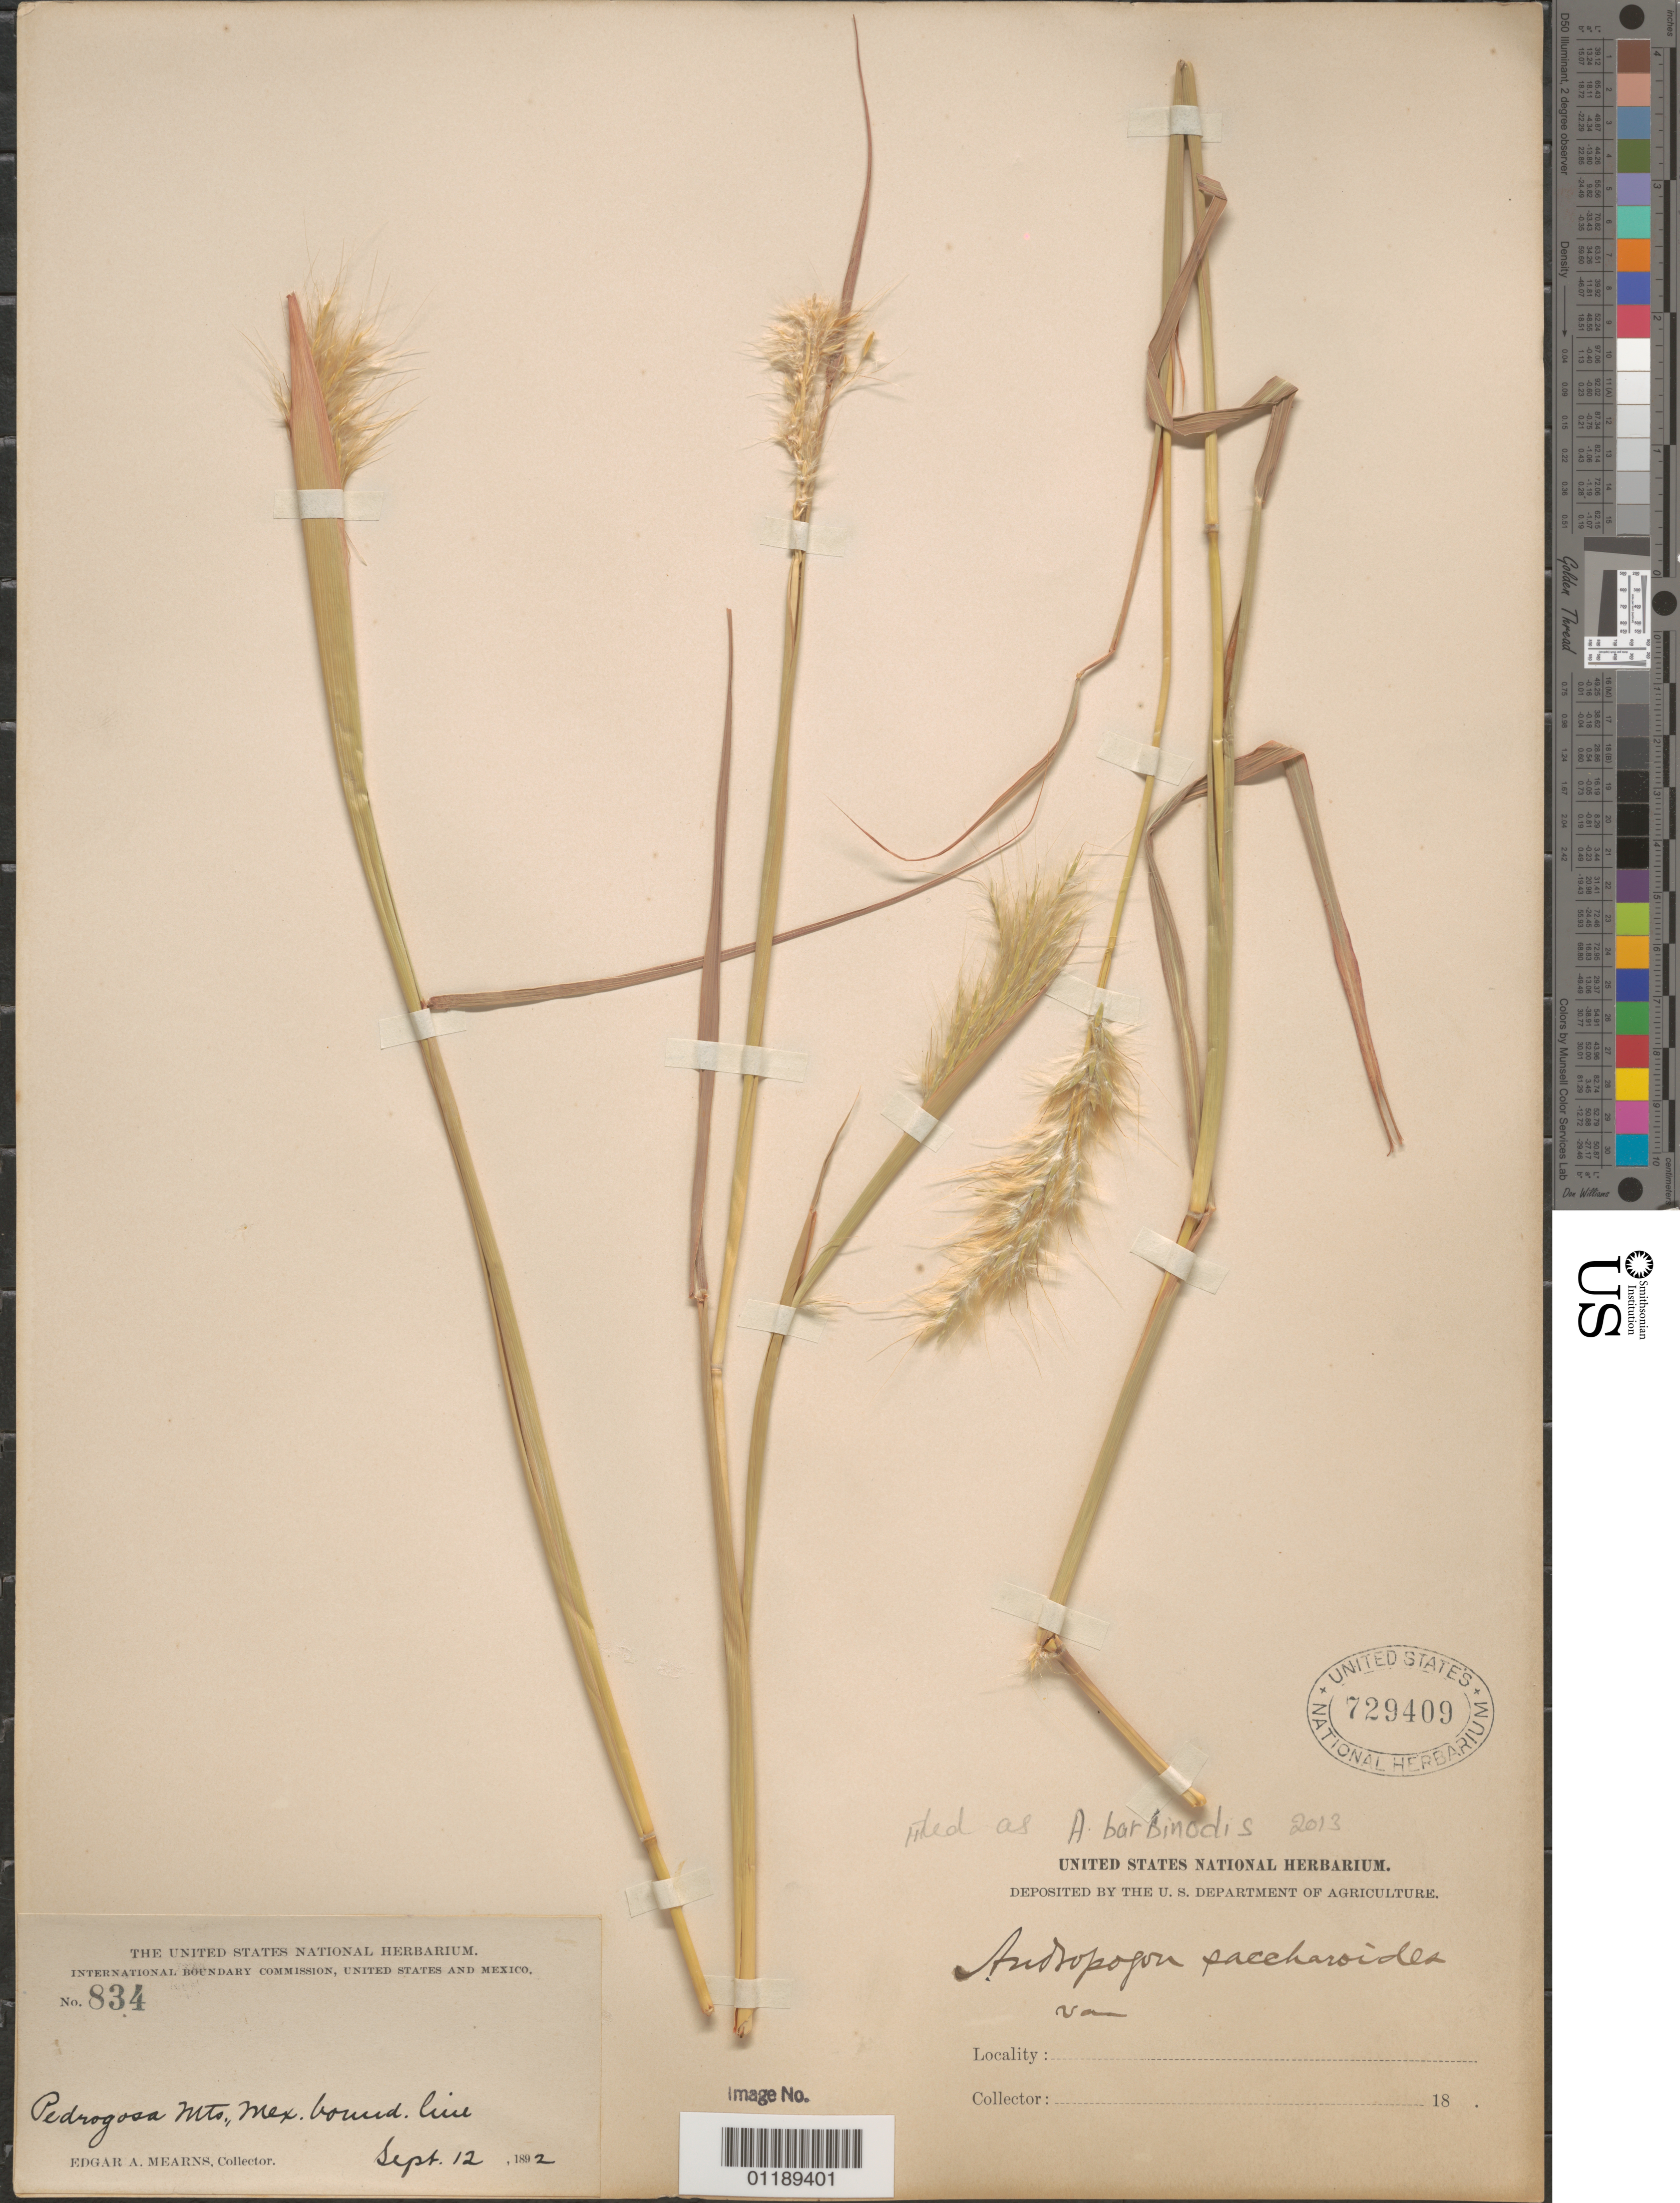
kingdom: Plantae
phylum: Tracheophyta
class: Liliopsida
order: Poales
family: Poaceae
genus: Andropogon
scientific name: Andropogon barbinodis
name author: Lag.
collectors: E. A. Mearns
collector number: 834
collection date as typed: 12 Sep 1892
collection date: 1892-09-12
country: United States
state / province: Texas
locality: Pedrogosa Mts., Mexican boundary line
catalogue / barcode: US 729409